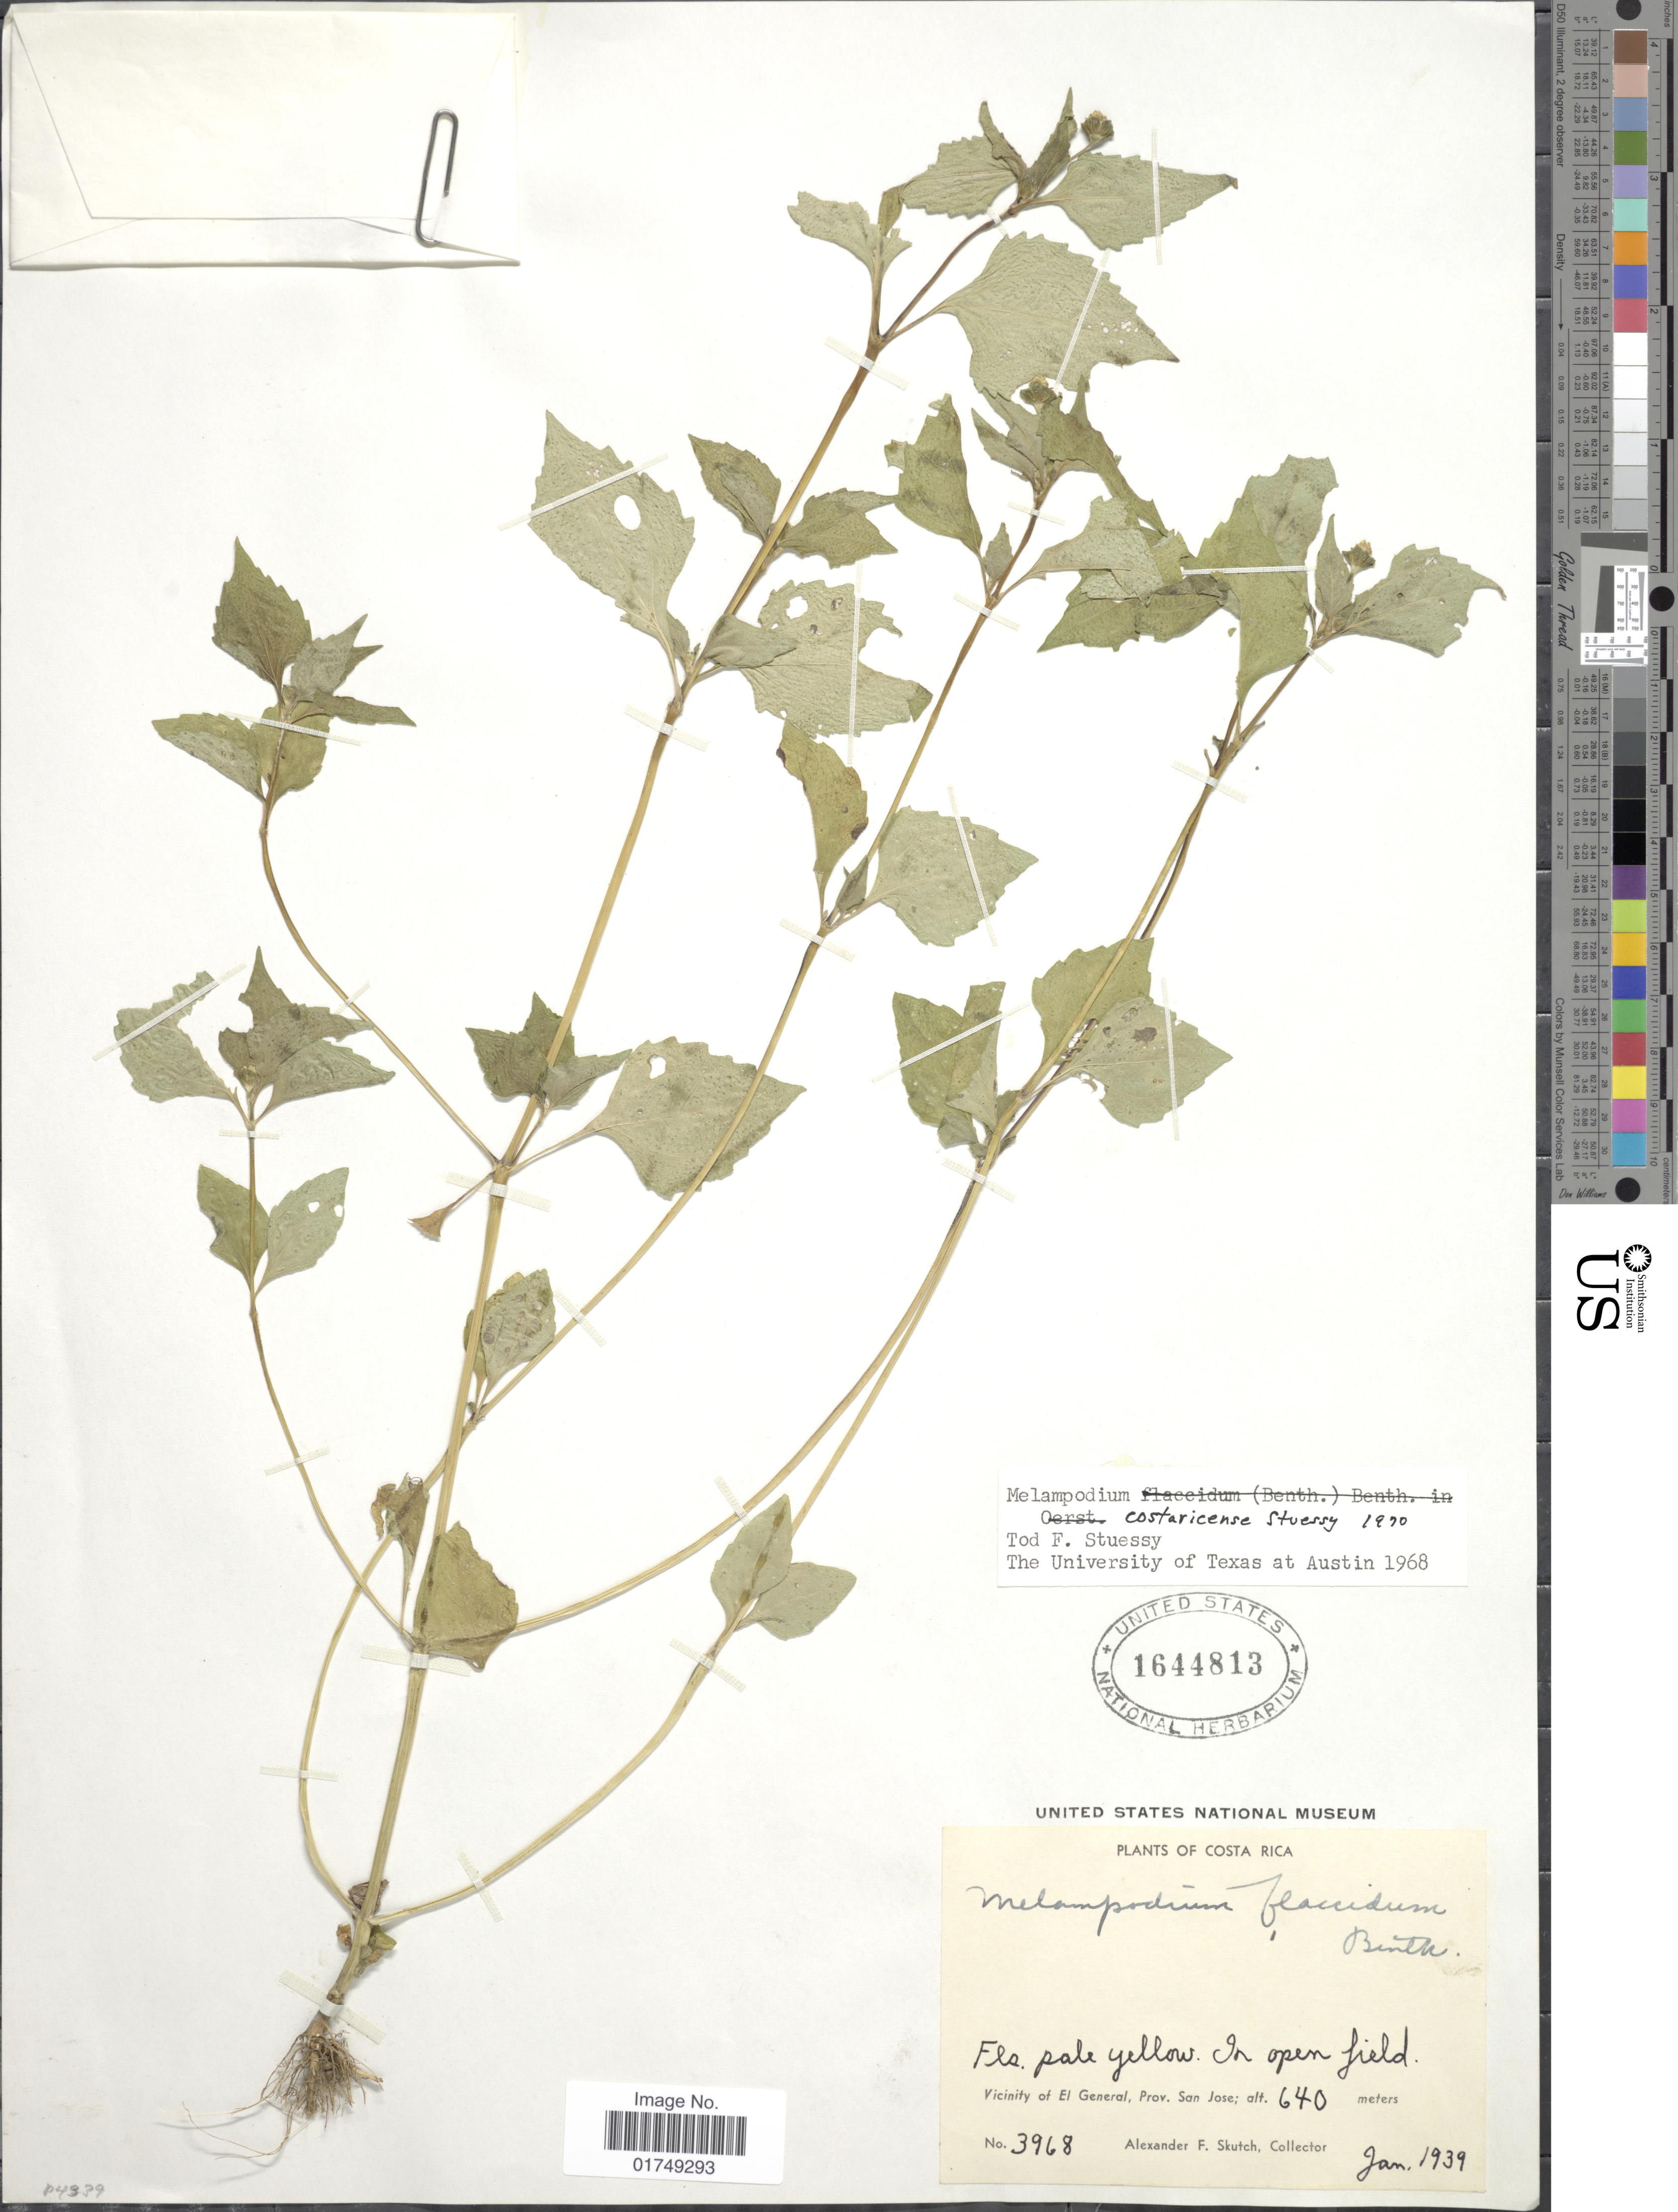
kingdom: Plantae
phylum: Tracheophyta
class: Magnoliopsida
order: Asterales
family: Asteraceae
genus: Melampodium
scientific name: Melampodium costaricense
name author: Stuessy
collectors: A. F. Skutch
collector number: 3968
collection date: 1939-01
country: Costa Rica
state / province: San José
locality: Vicinity of El General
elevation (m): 640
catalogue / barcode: US 1644813